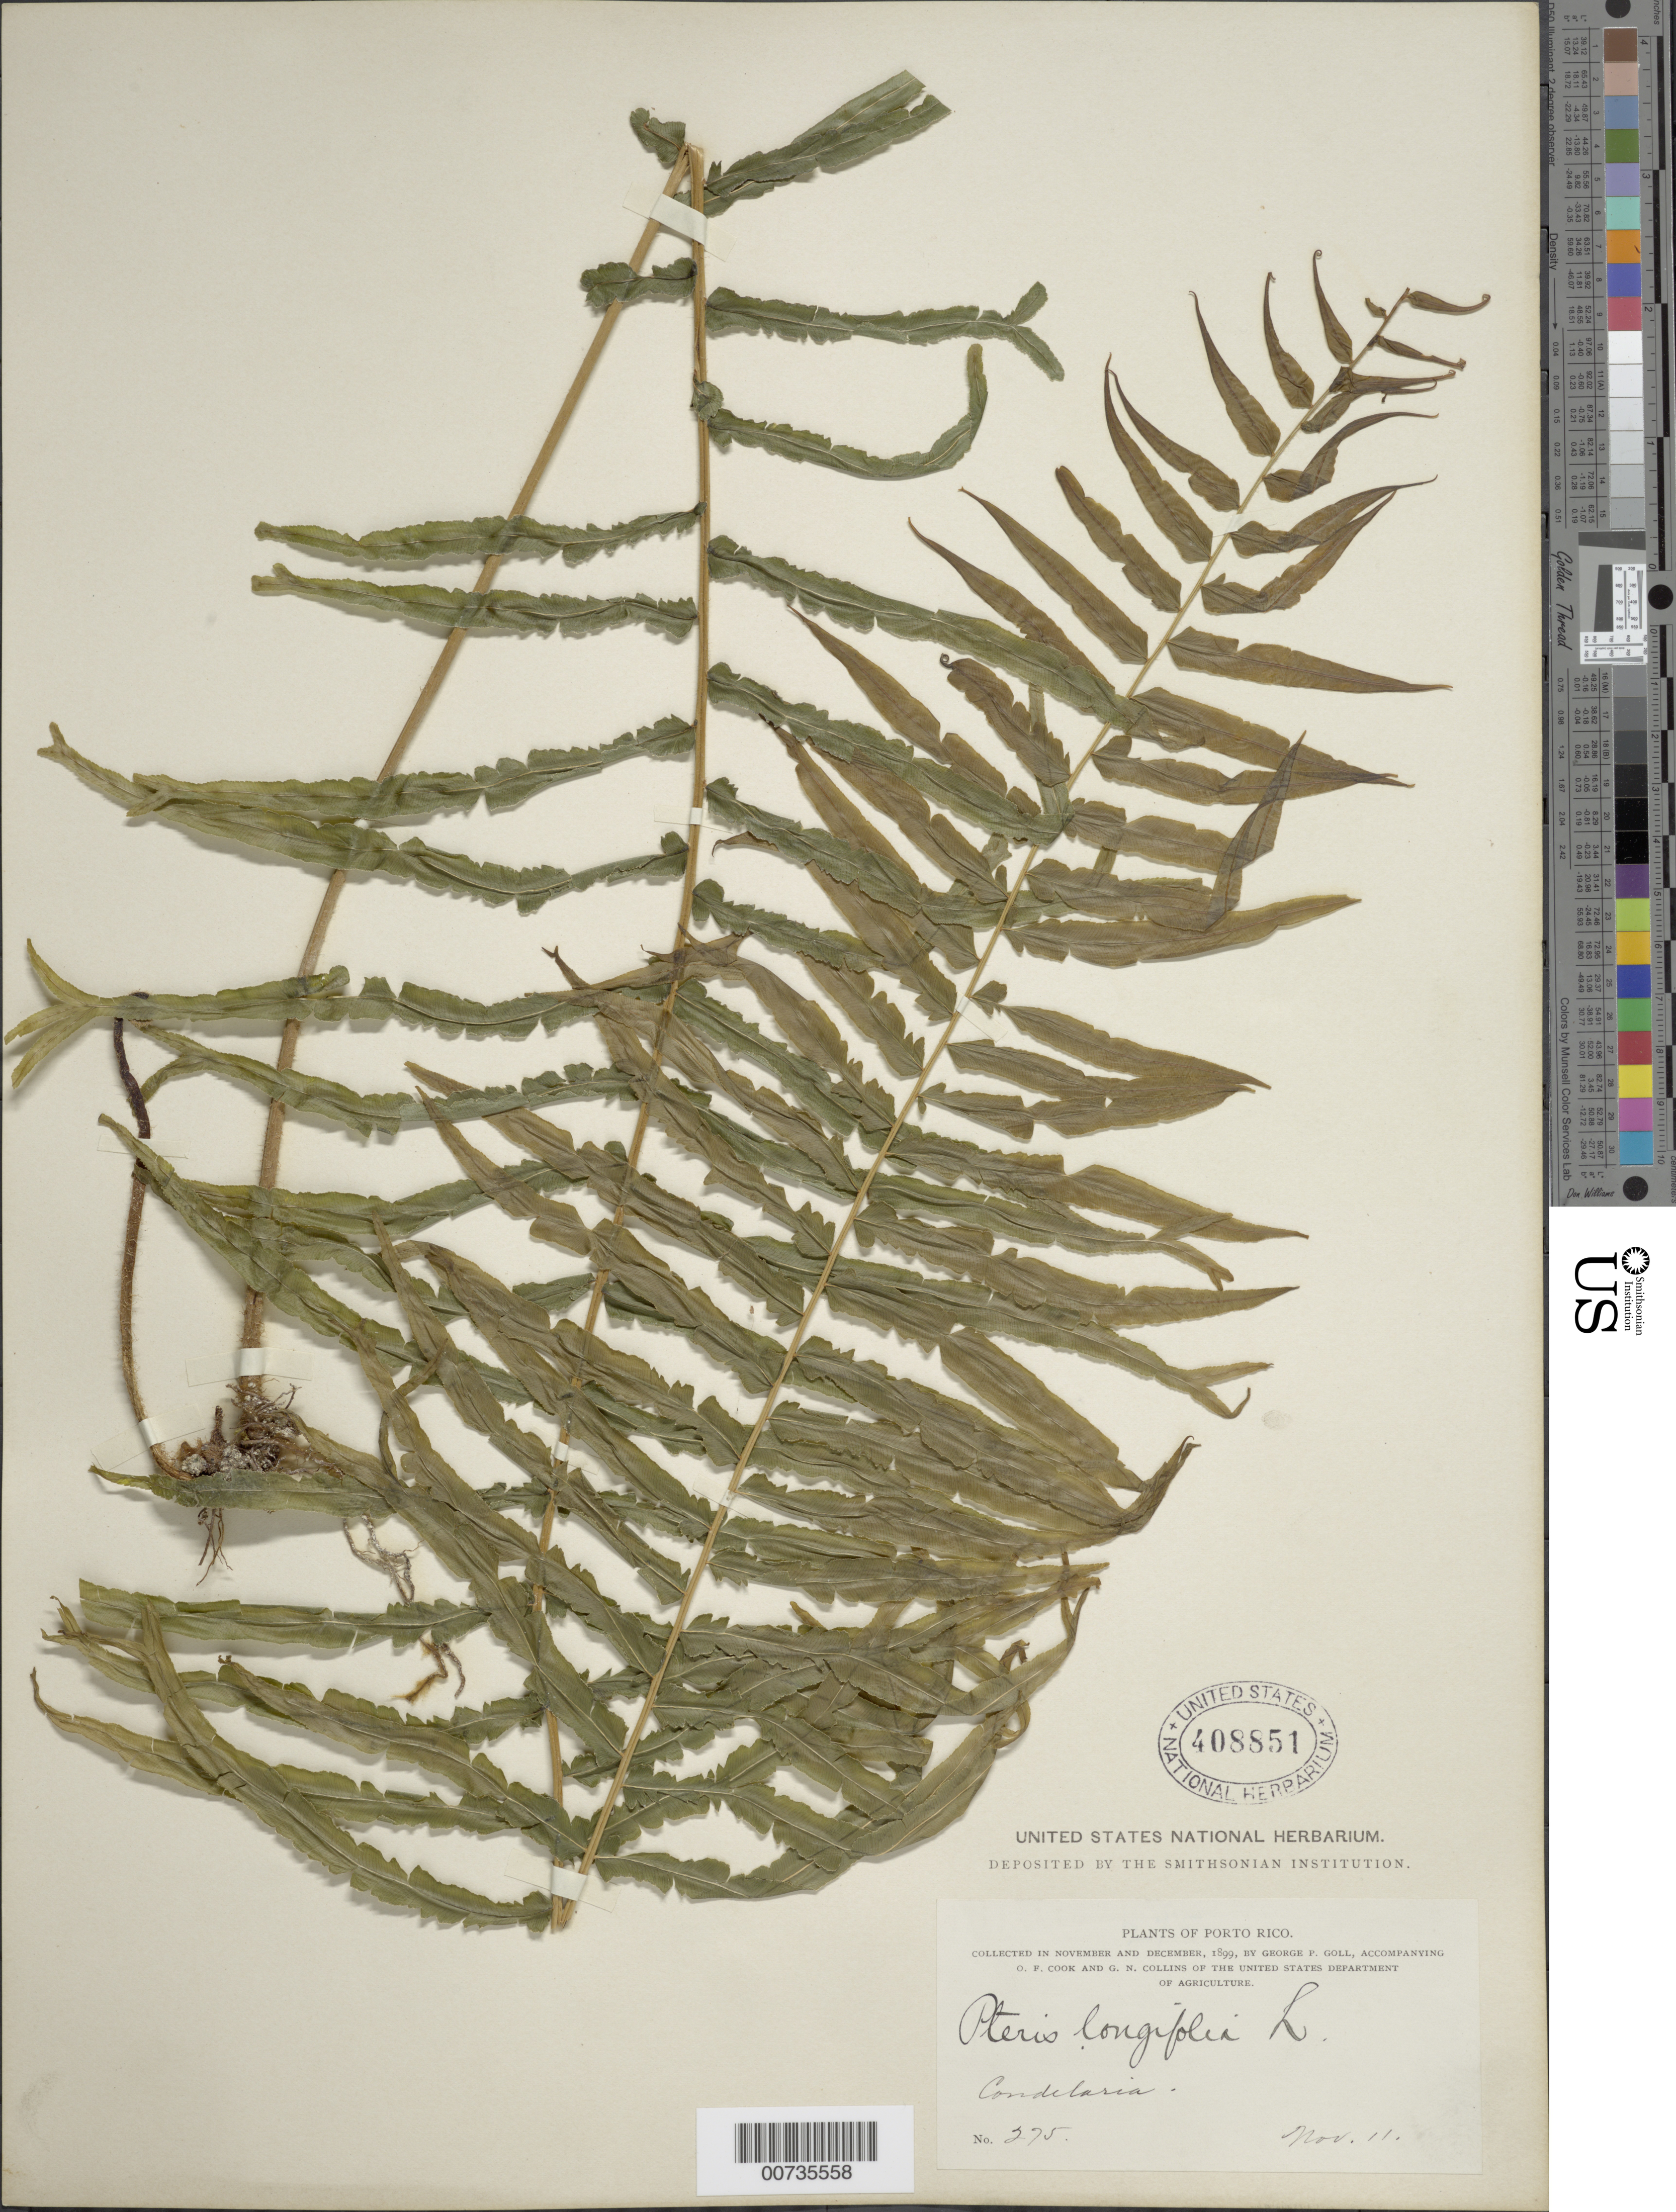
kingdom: Plantae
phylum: Tracheophyta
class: Polypodiopsida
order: Polypodiales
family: Pteridaceae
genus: Pteris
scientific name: Pteris longifolia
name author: L.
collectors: G. Goll, O. F. Cook & G. N. Collins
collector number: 275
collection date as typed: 11 Nov 1899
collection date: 1899-11-11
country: Puerto Rico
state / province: Toa Baja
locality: Candelaria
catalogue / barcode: US 408851